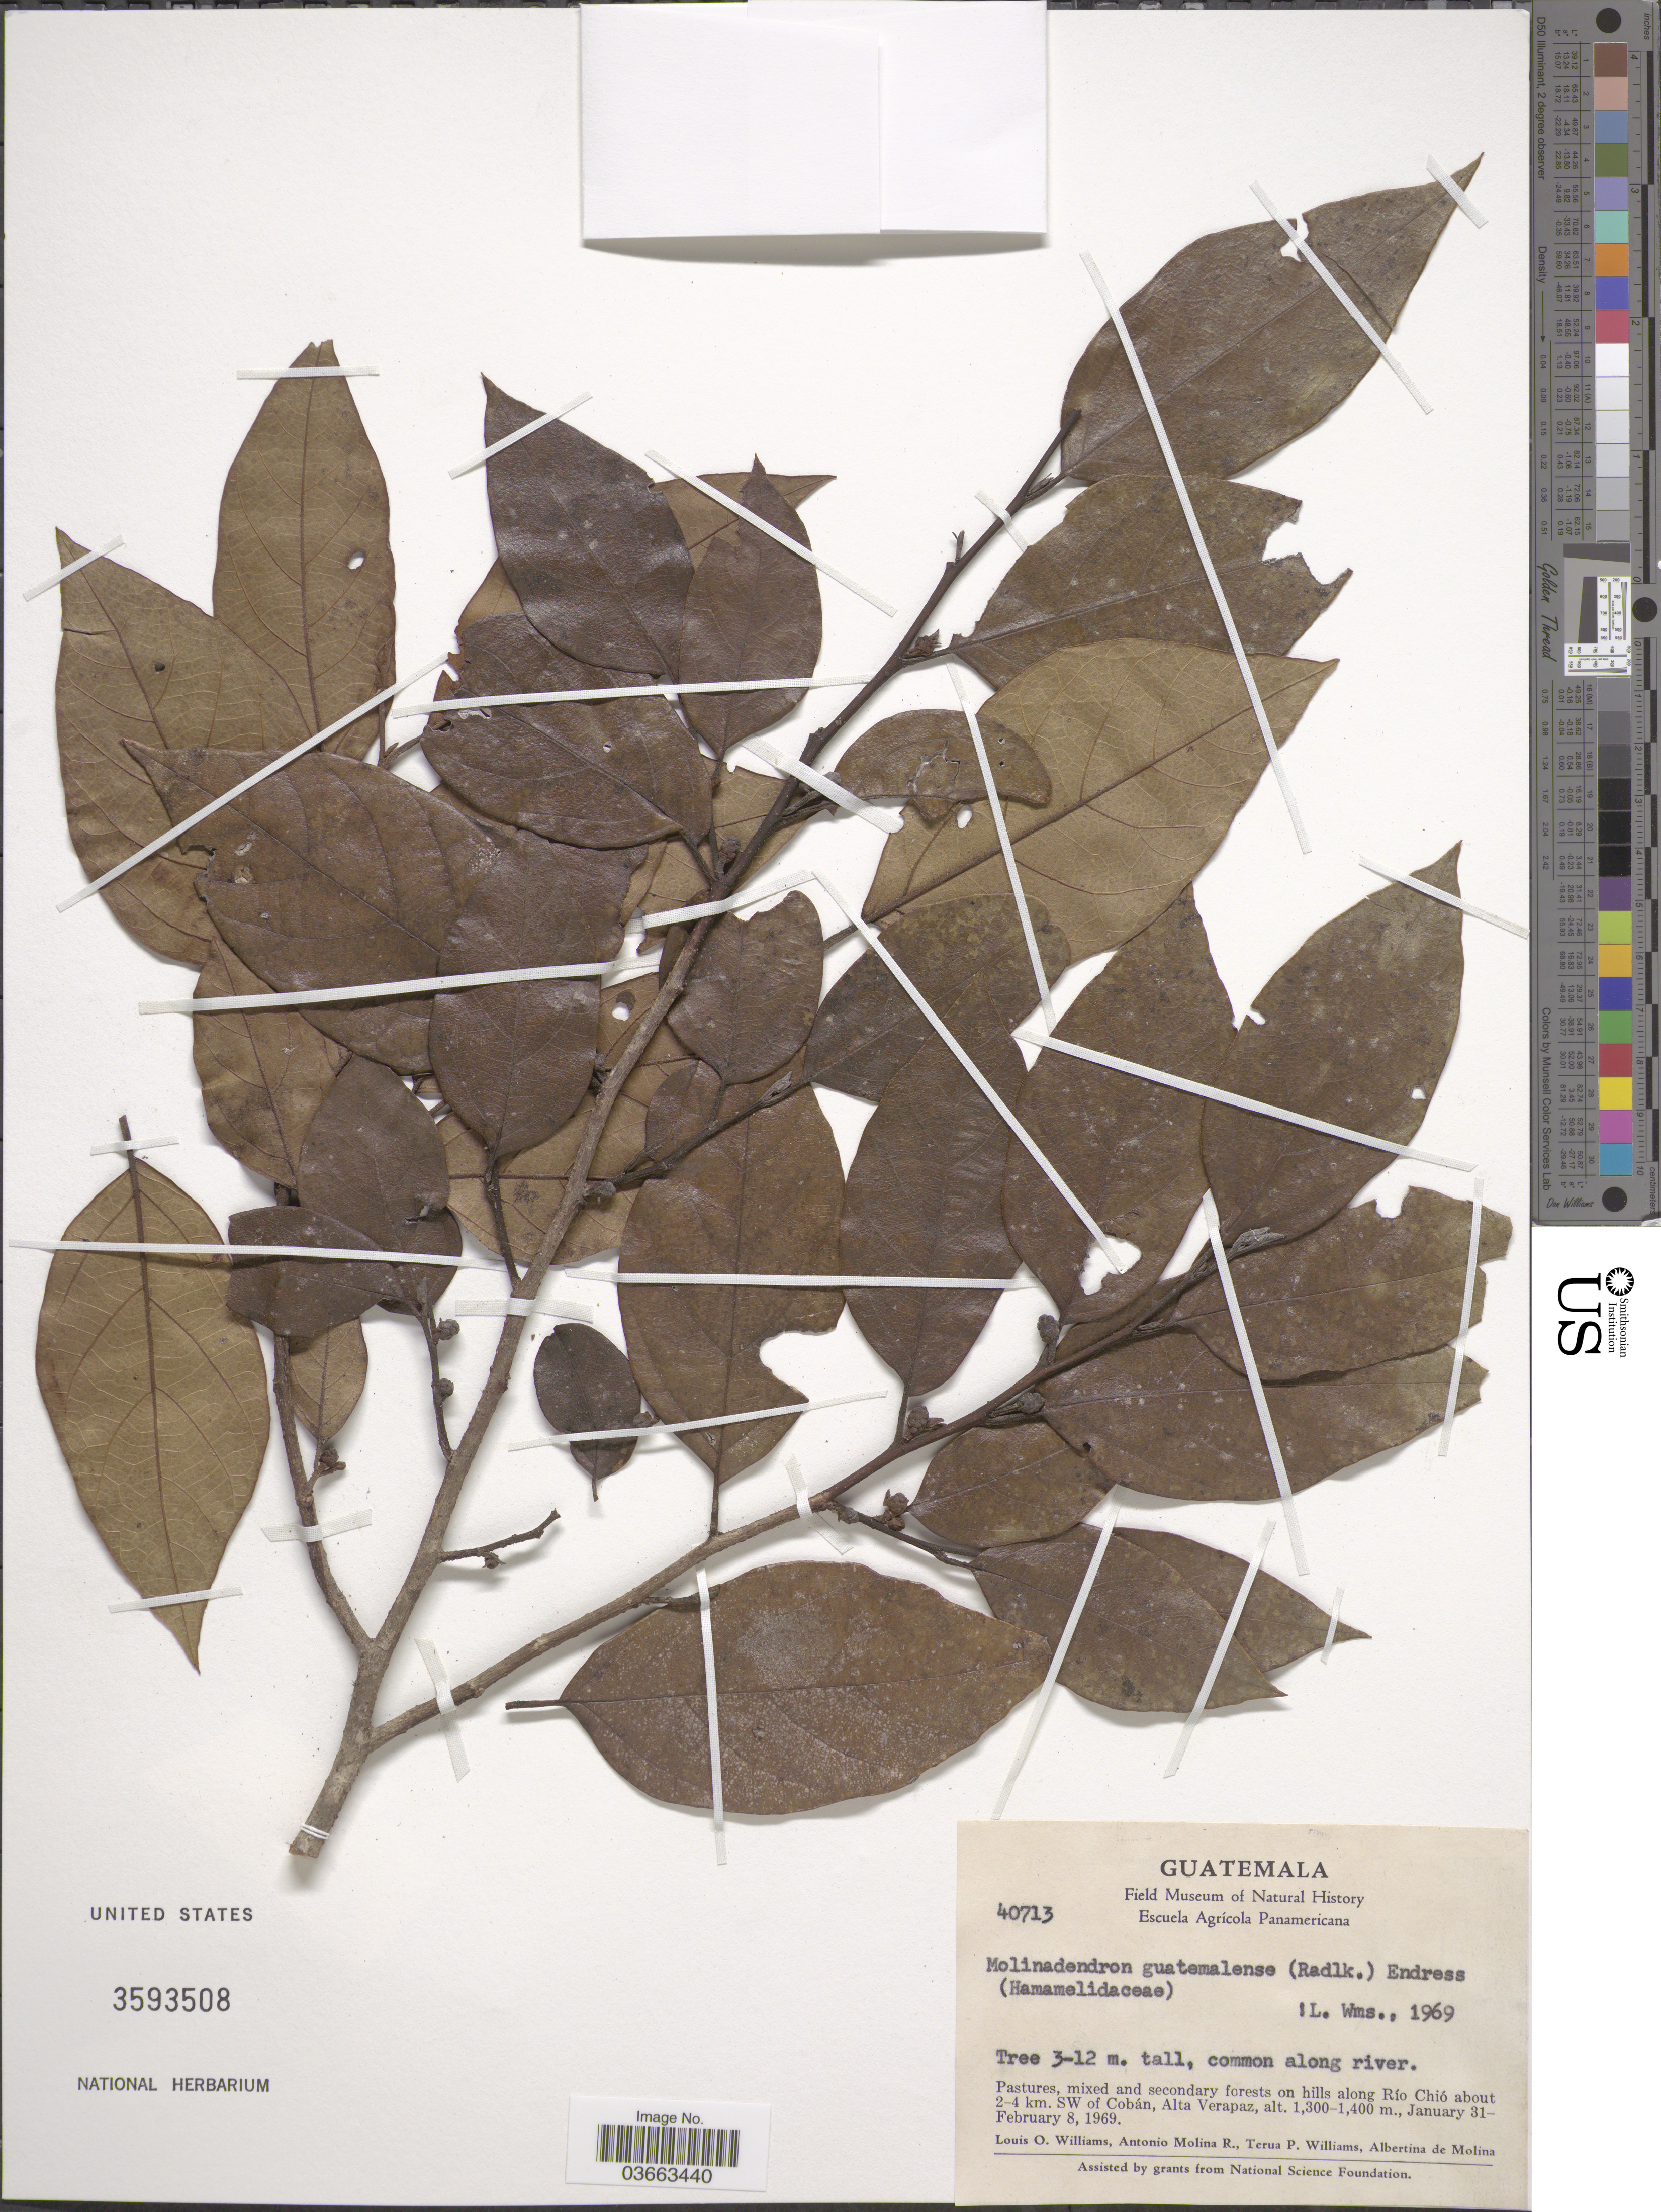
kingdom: Plantae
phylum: Tracheophyta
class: Magnoliopsida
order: Saxifragales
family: Hamamelidaceae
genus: Molinadendron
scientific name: Molinadendron guatemalense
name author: (Harms)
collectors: L. O. Williams, A. Molina R., T. Williams & A. R. Molina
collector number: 40713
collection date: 1969-01-31/1969-02-08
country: Guatemala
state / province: Alta Verapaz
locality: Along Río Chió about 2-4 km. SW of Cobán.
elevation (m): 1300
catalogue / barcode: US 3593508